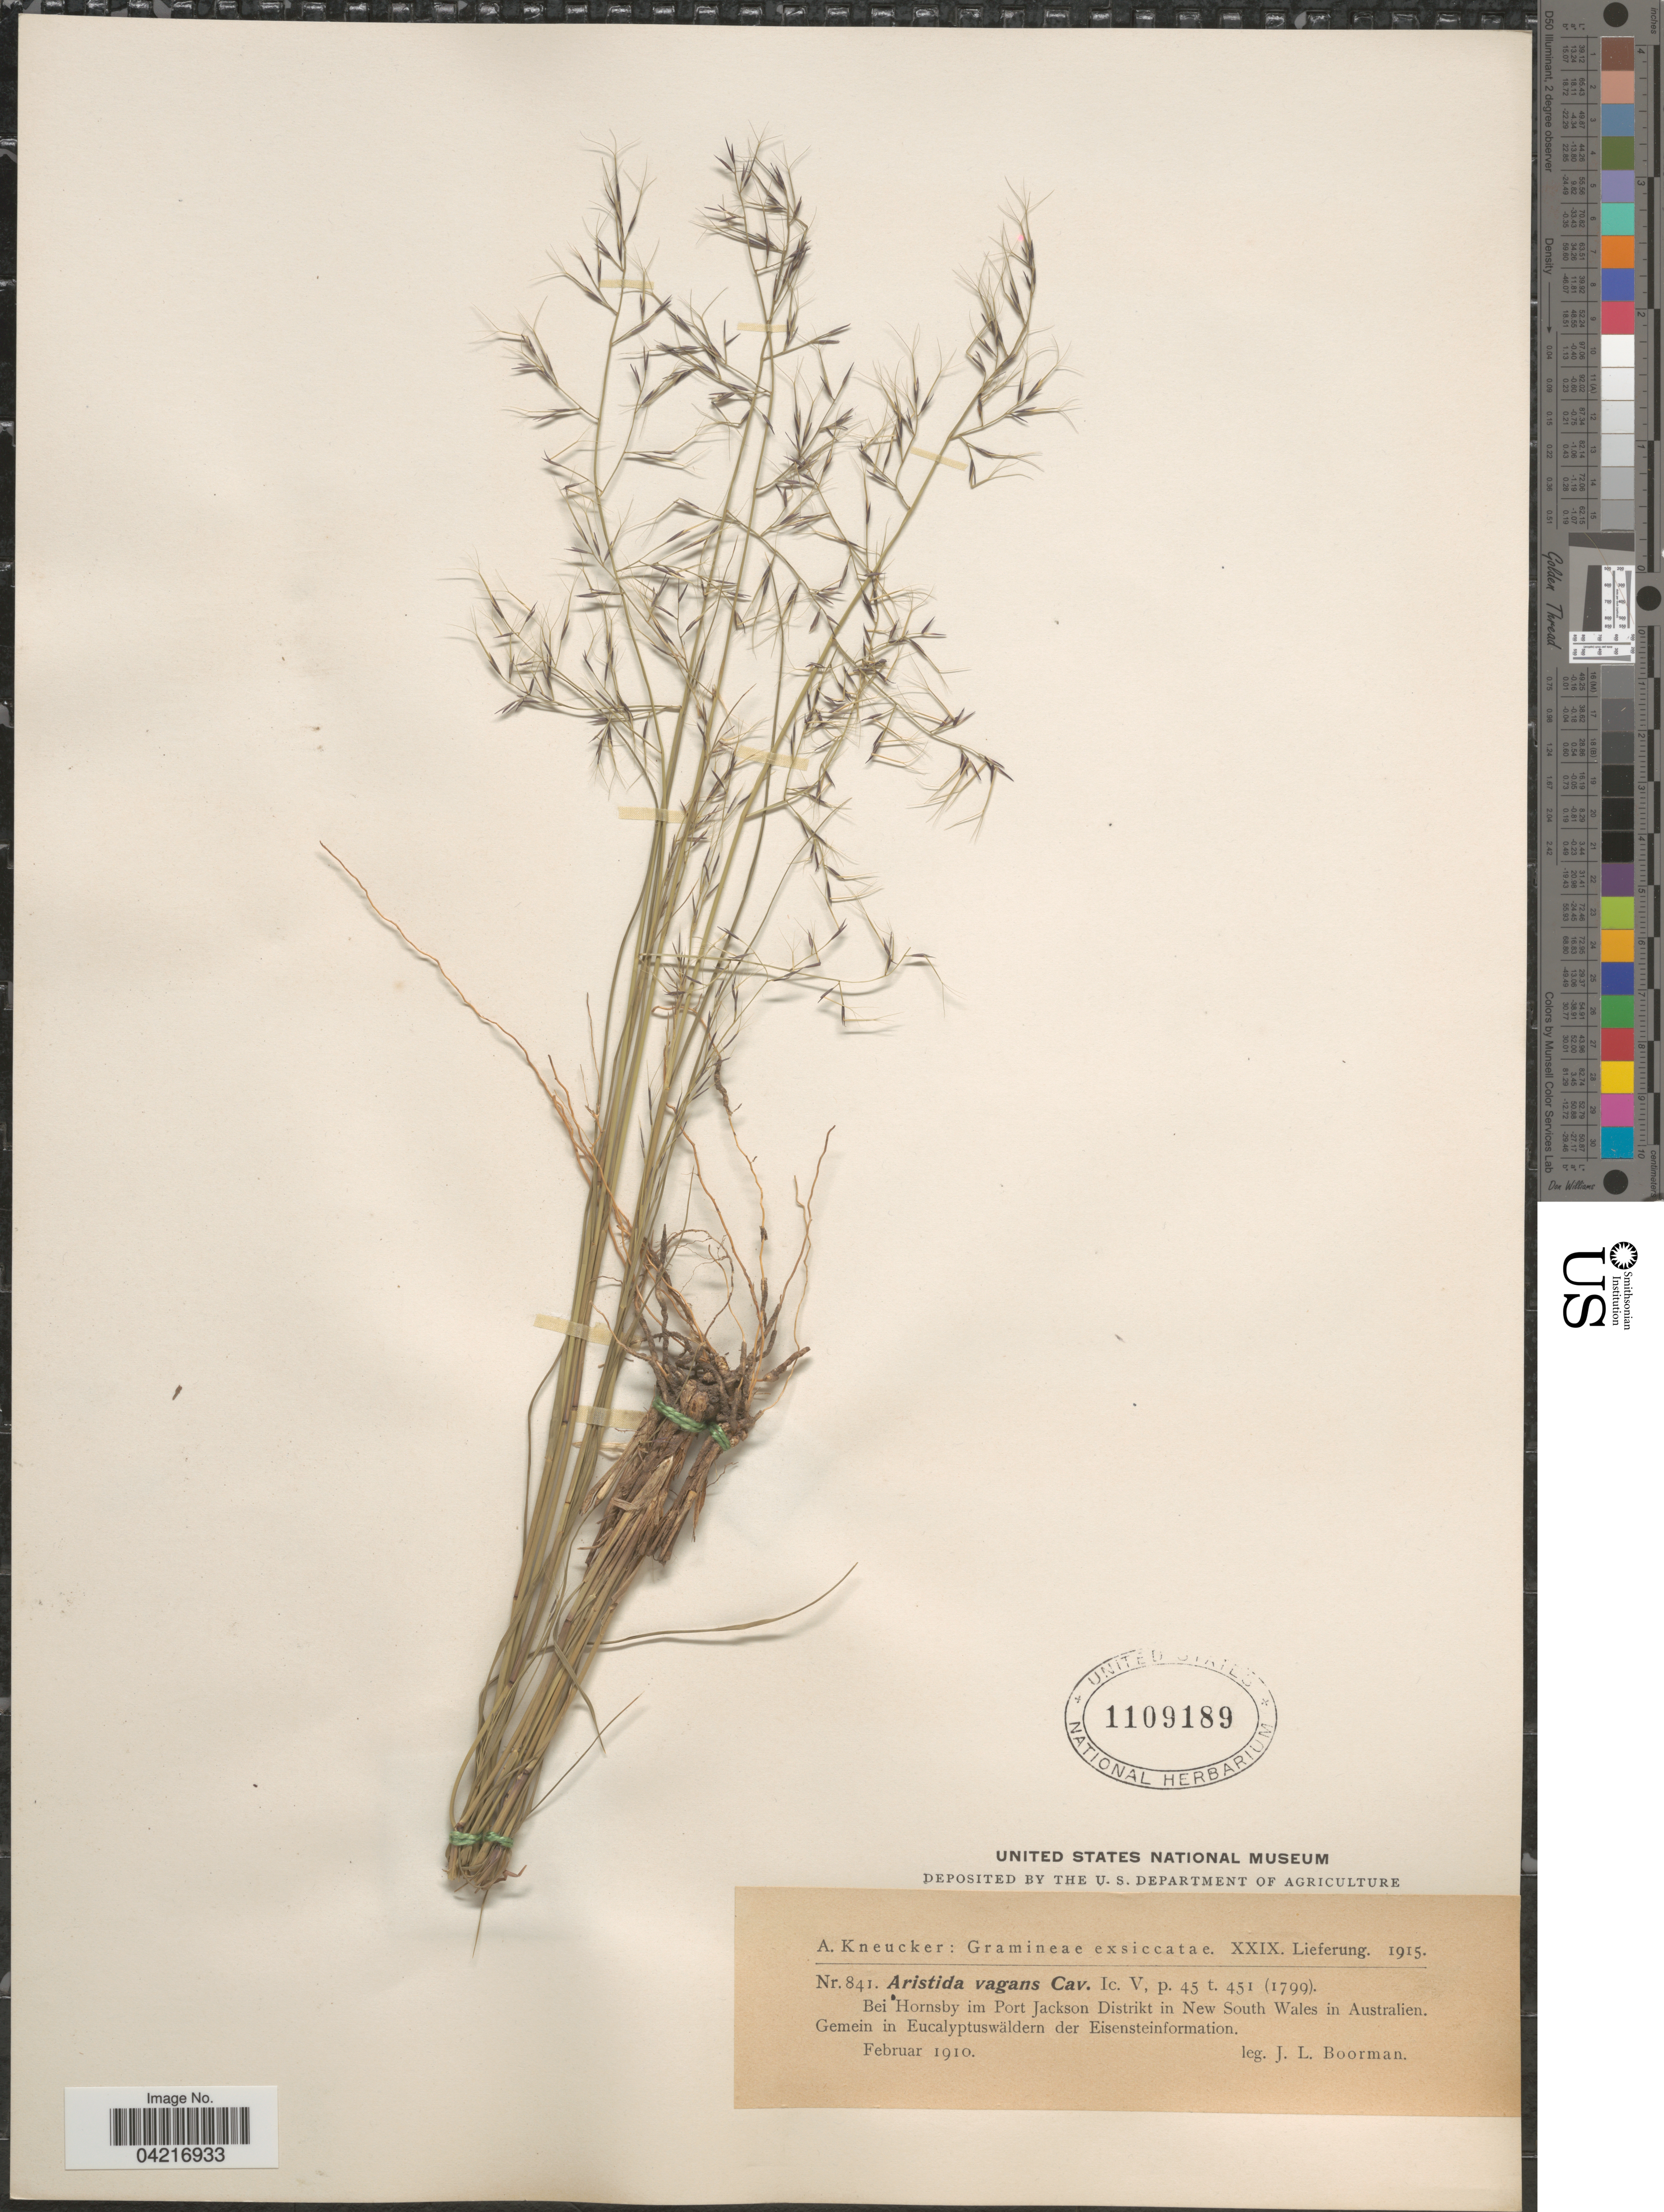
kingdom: Plantae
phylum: Tracheophyta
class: Liliopsida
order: Poales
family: Poaceae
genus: Aristida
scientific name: Aristida vagans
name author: Cav.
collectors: J. Boorman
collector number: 841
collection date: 1910-02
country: Australia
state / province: New South Wales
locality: Bei Hornsby im Port Jackson Distrikt in New South Wales in Australien.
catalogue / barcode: US 1109189